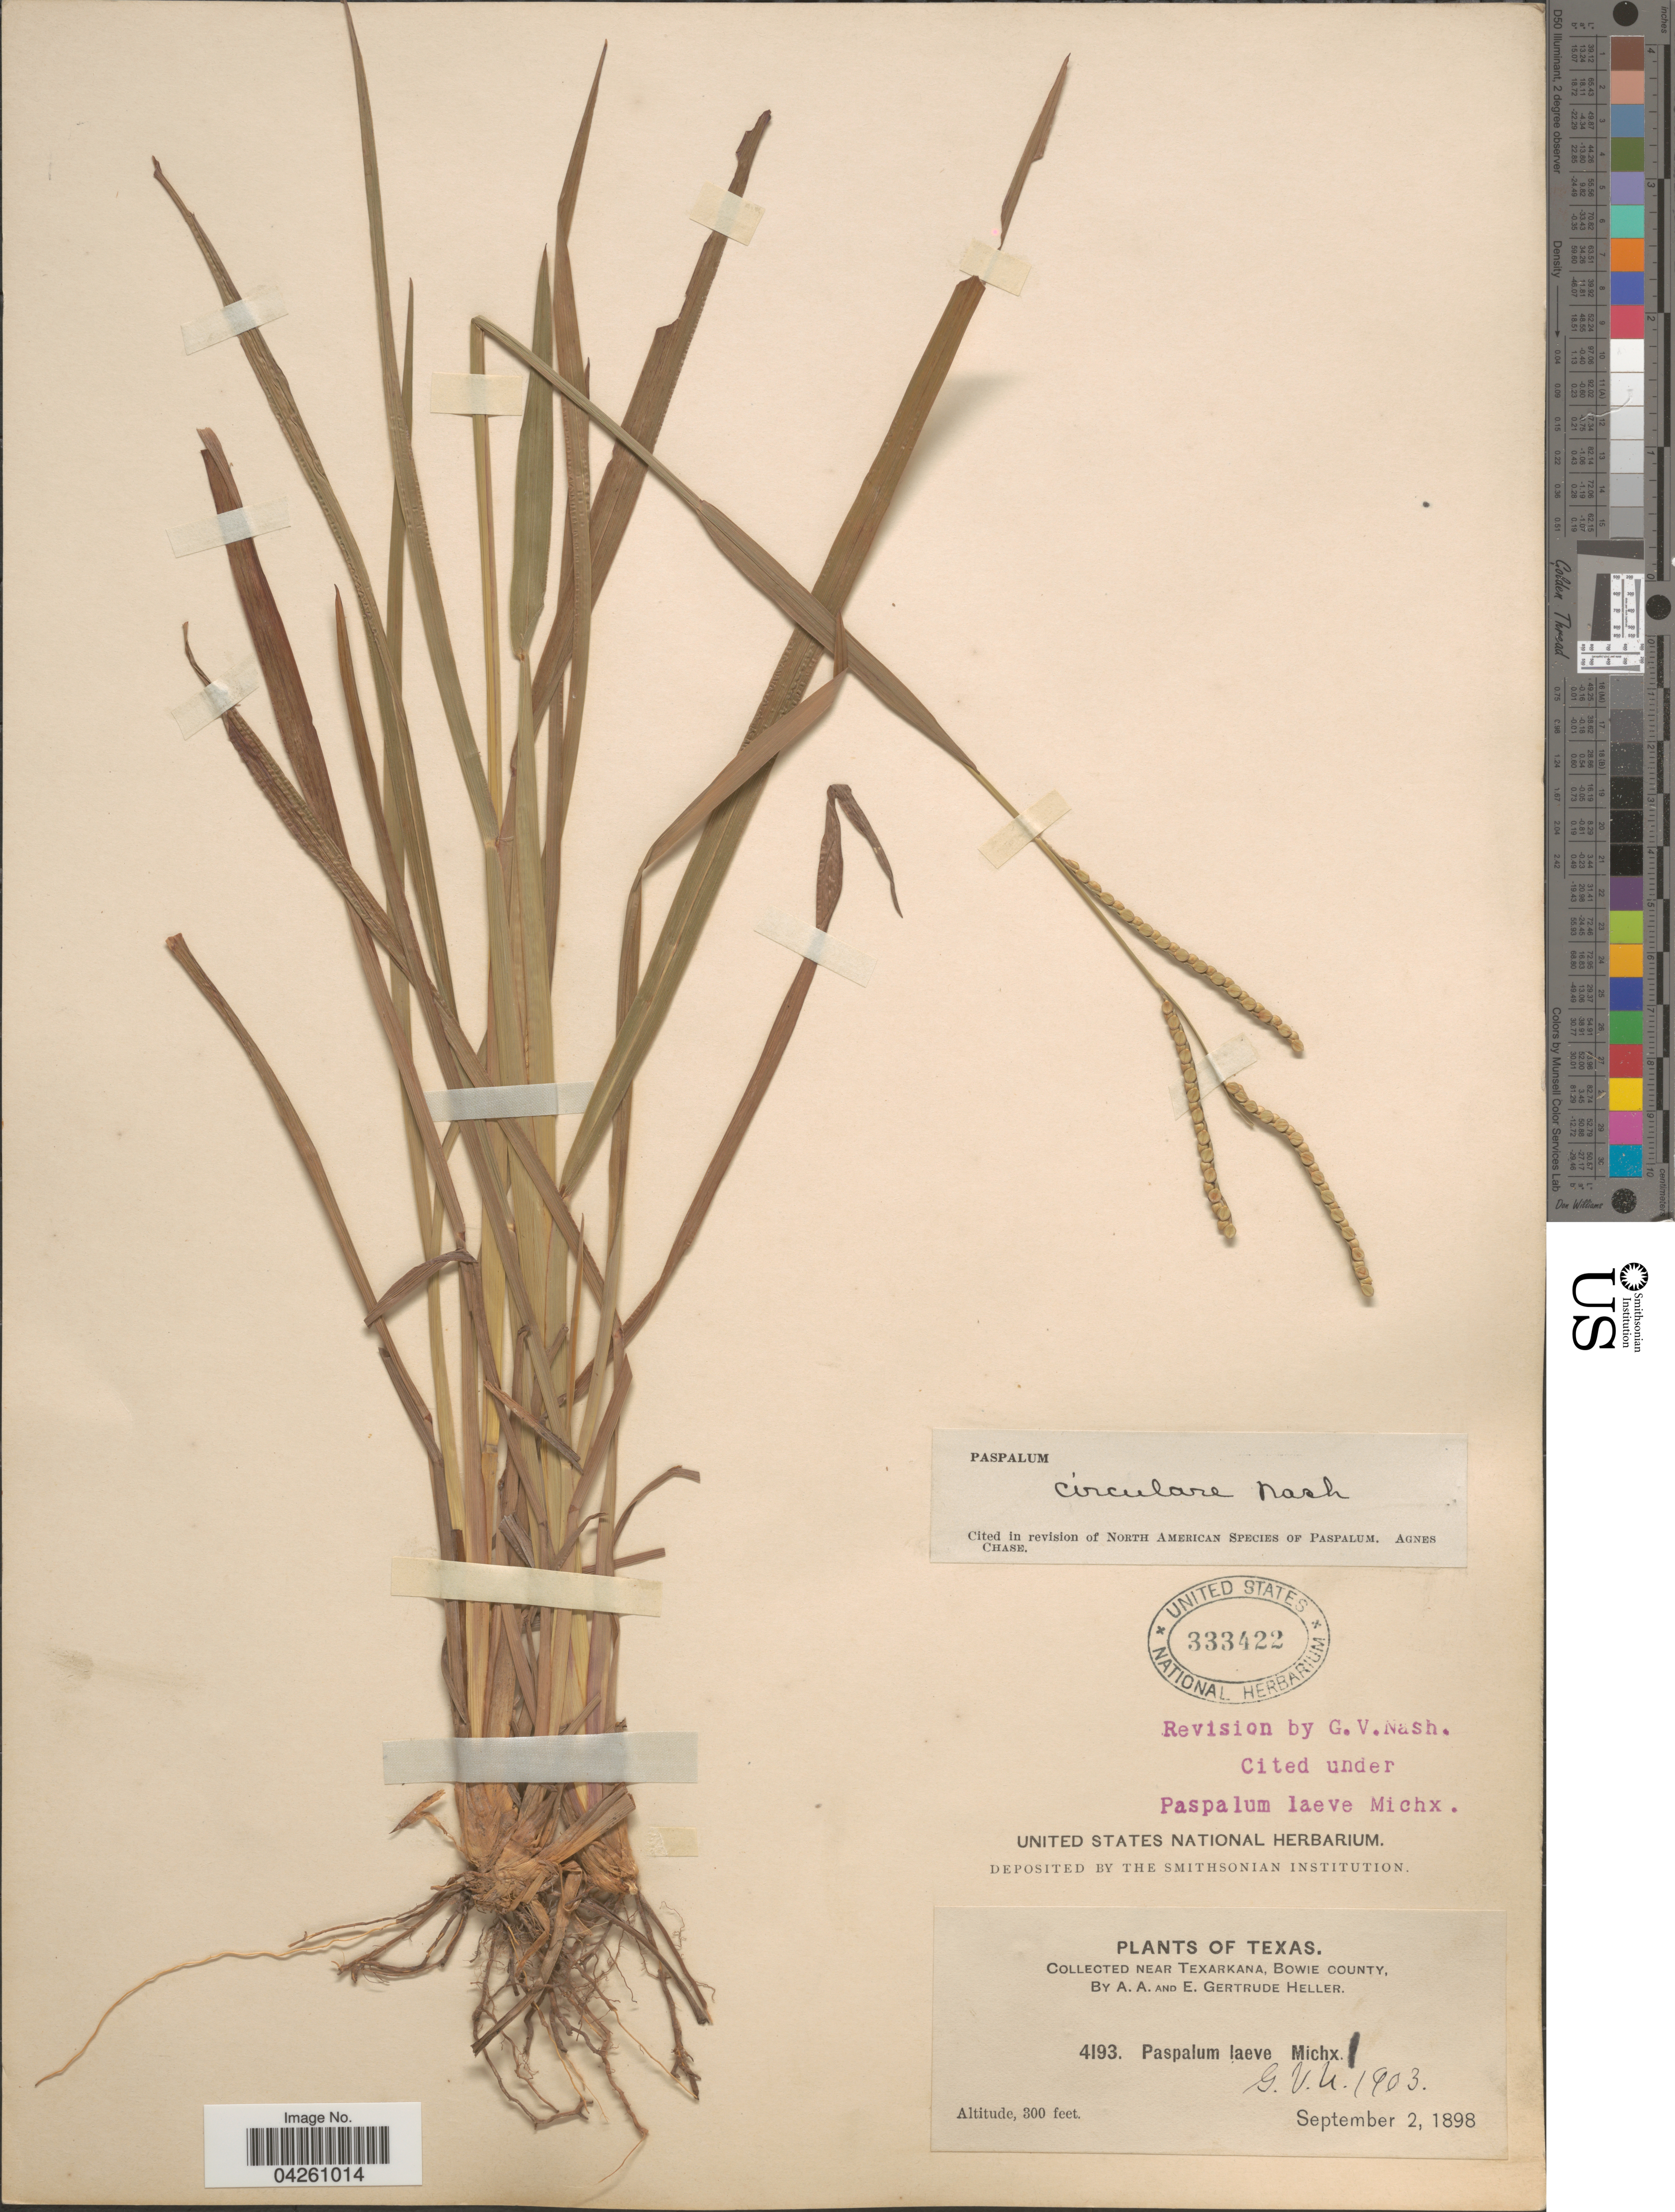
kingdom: Plantae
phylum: Tracheophyta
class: Liliopsida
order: Poales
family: Poaceae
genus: Paspalum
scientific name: Paspalum circulare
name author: Nash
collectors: A. A. Heller & E. G. Heller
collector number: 4193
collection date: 1898-09-02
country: United States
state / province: Texas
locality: Near Texarkana, Bowie County.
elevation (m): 91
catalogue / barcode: US 333422